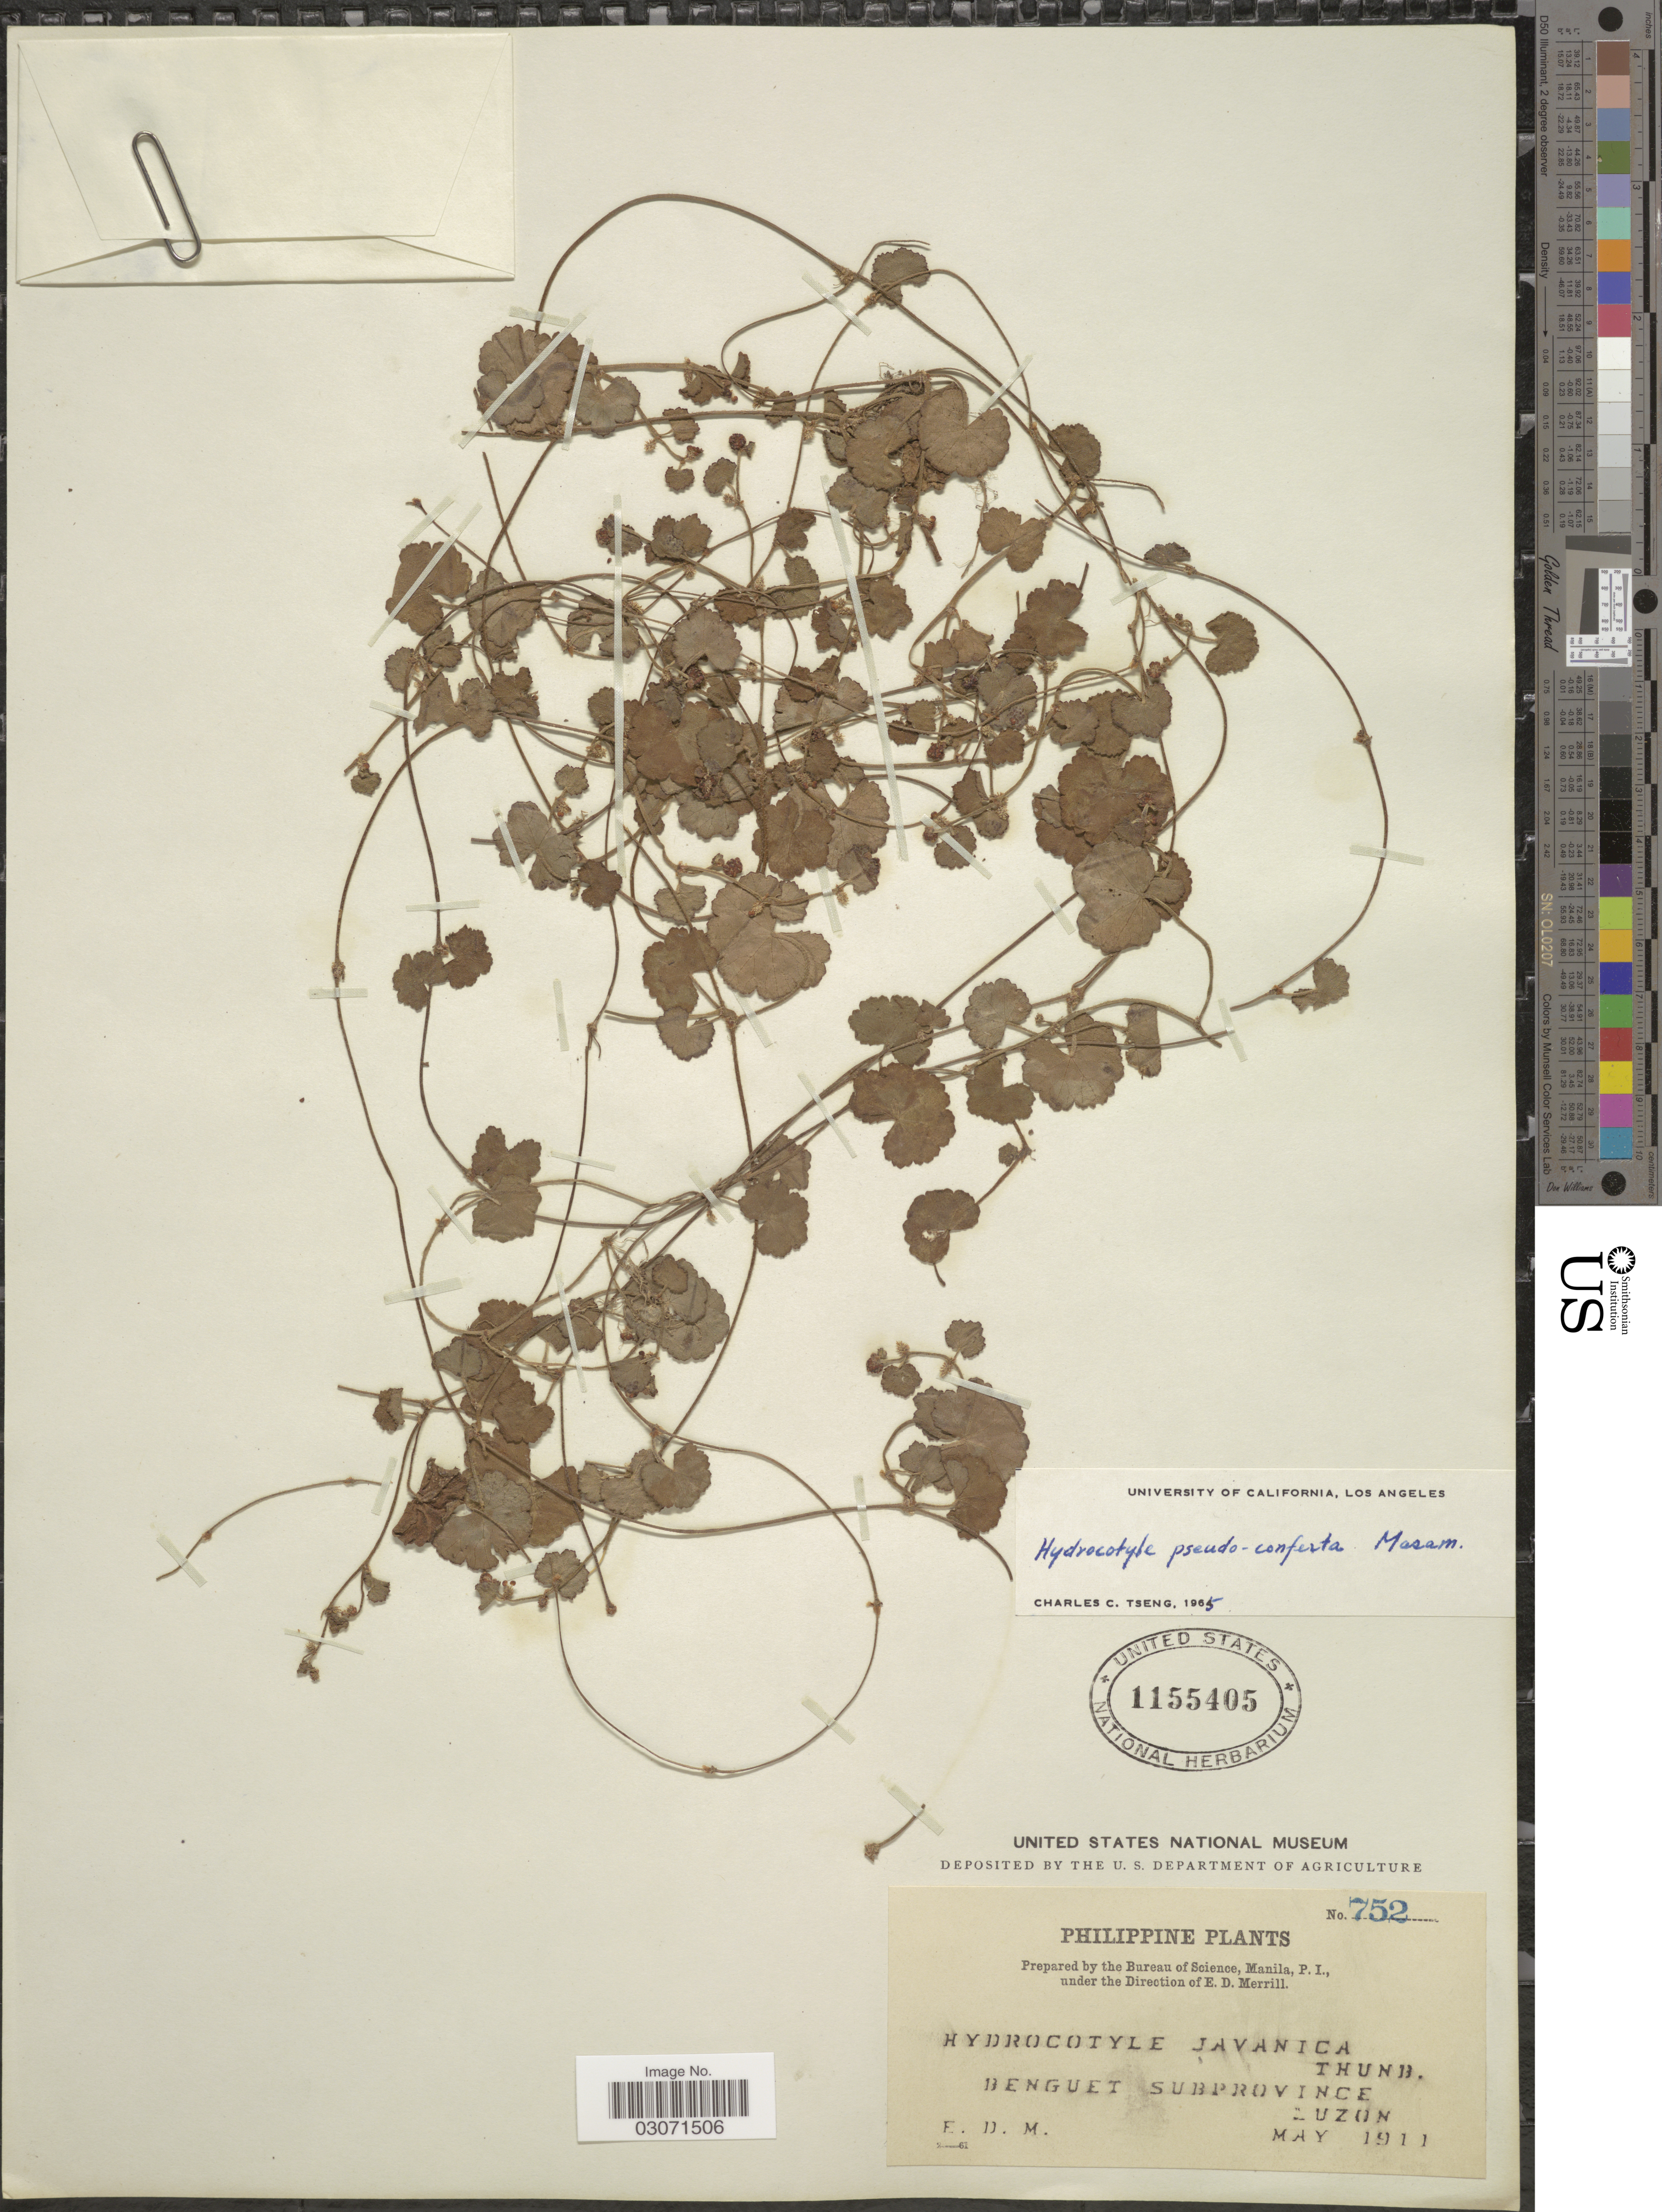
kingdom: Plantae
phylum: Tracheophyta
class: Magnoliopsida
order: Apiales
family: Araliaceae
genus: Hydrocotyle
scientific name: Hydrocotyle pseudoconferta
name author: Masam.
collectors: E. D. Merrill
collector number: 752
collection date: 1911-05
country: Philippines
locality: Benguet Subprovince. Luzon.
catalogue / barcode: US 1155405